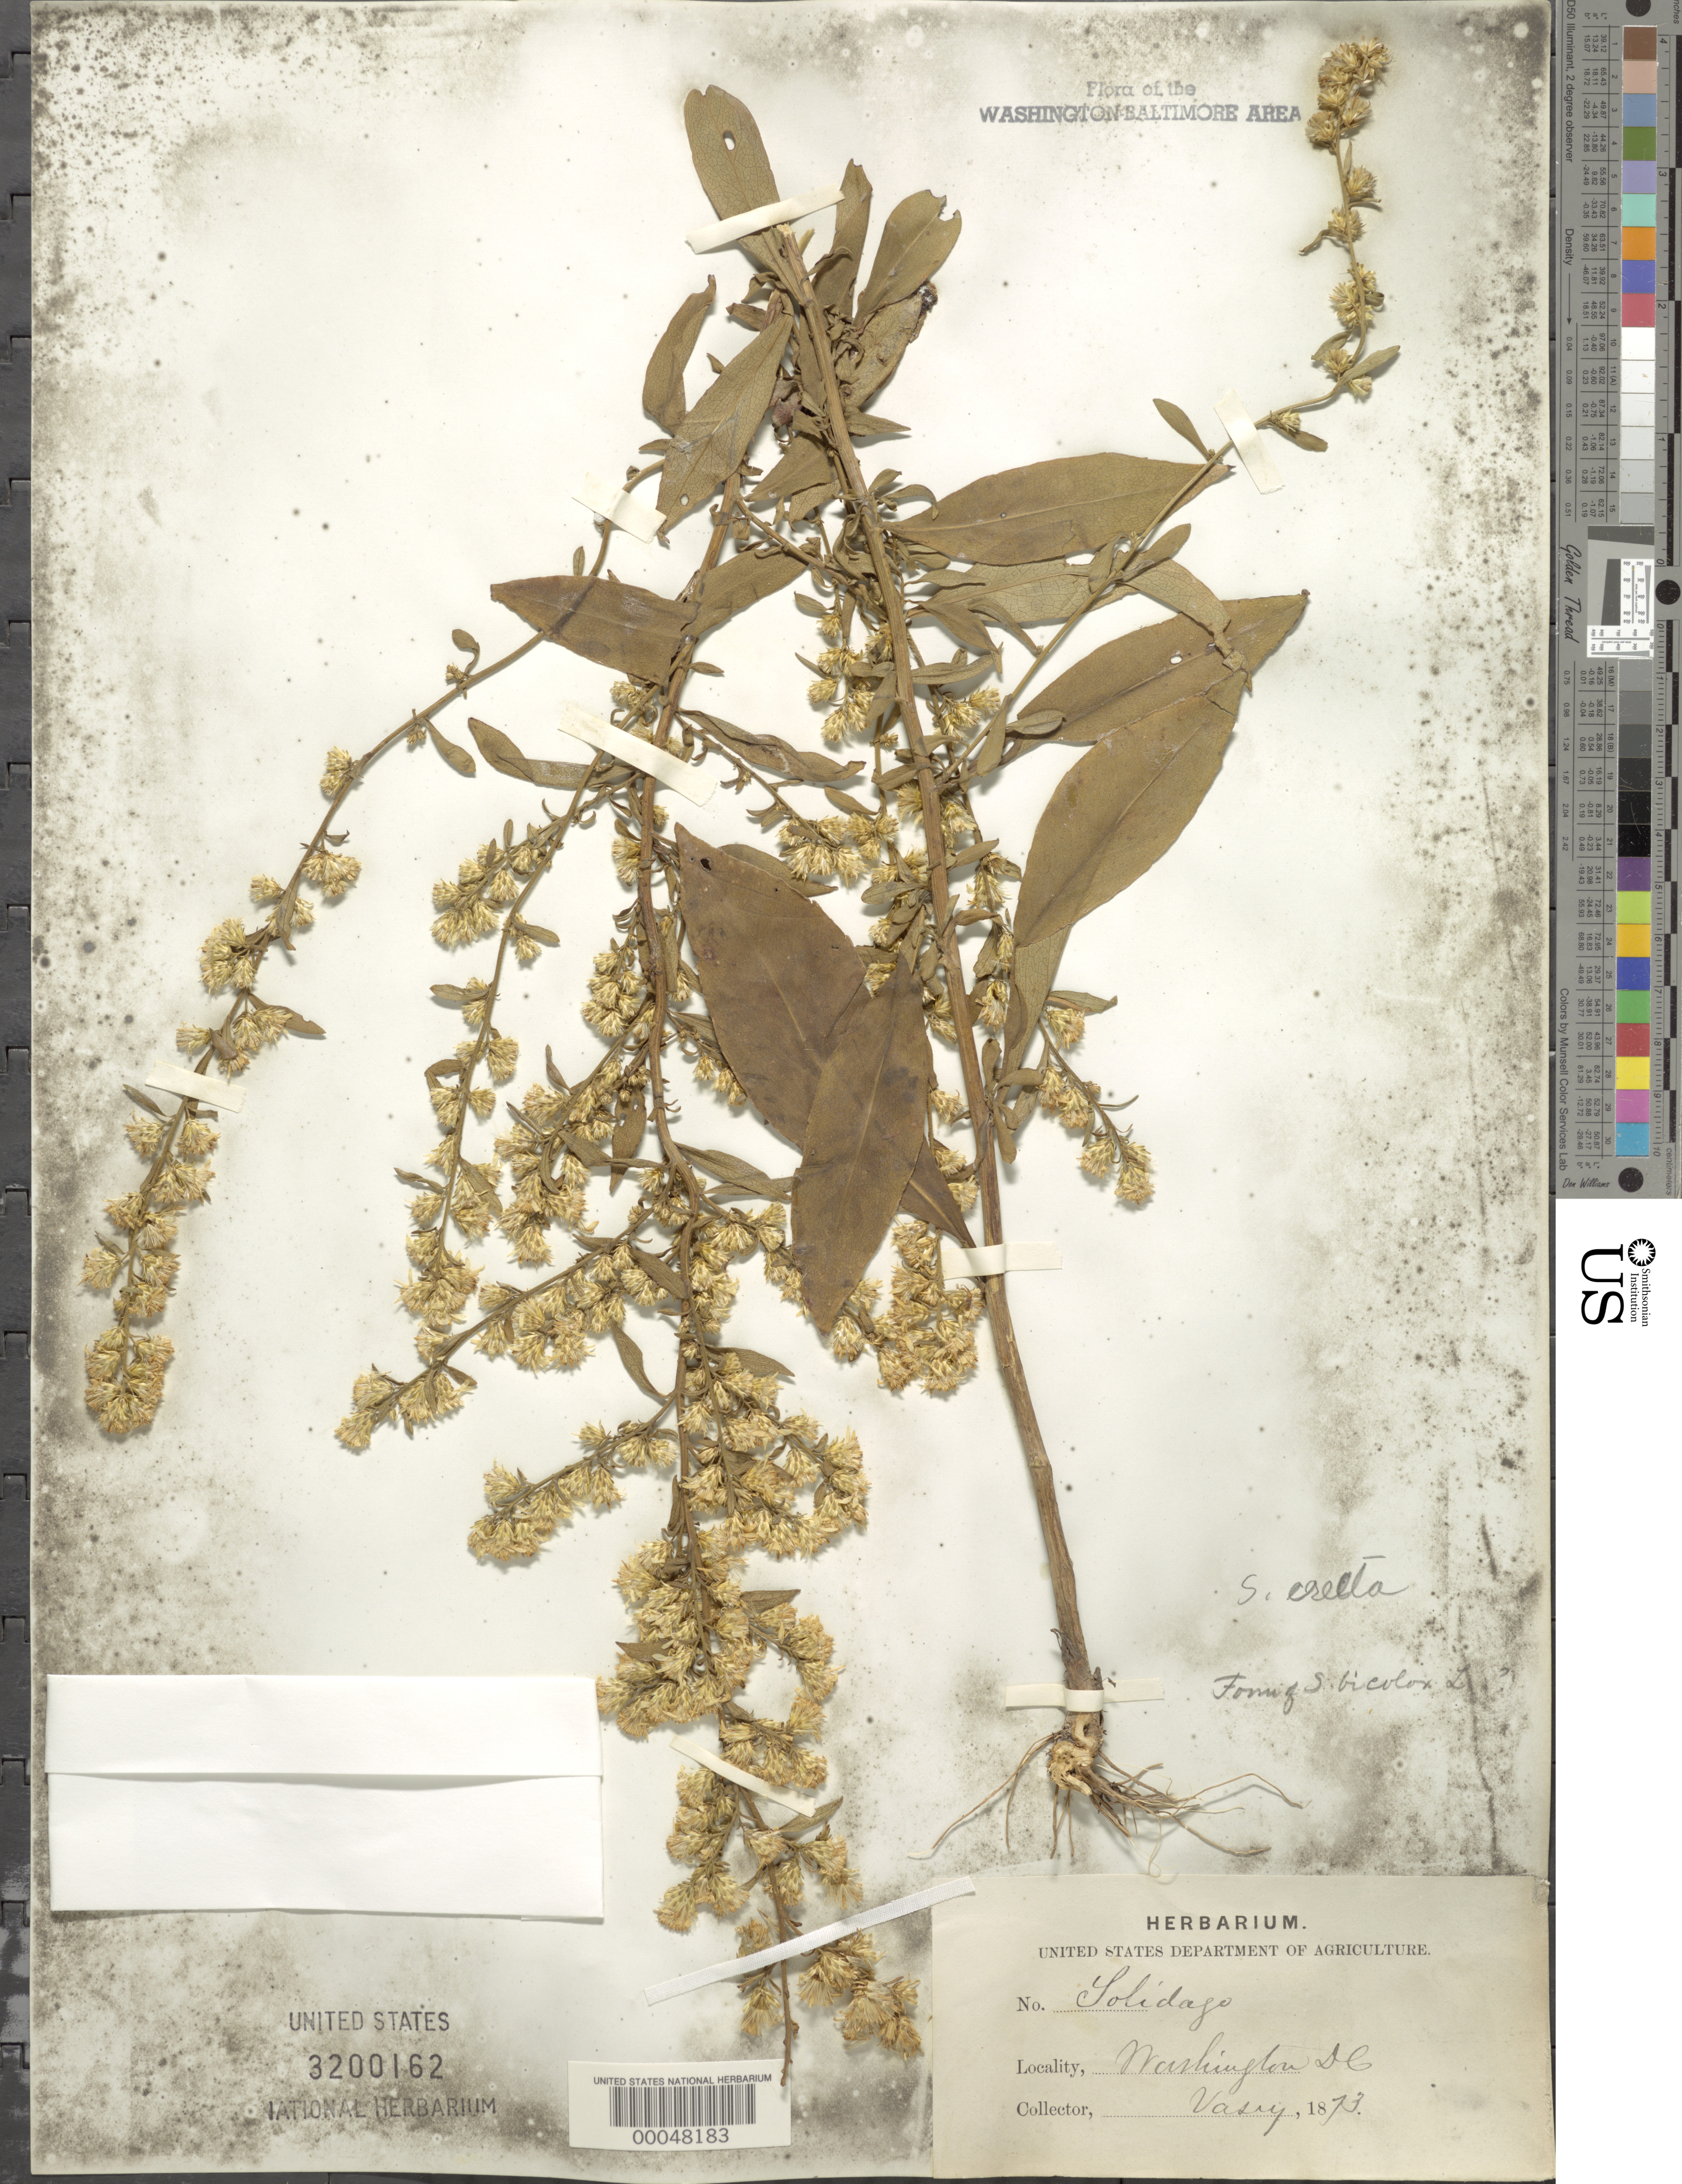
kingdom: Plantae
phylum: Tracheophyta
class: Magnoliopsida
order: Asterales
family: Asteraceae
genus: Solidago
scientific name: Solidago erecta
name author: Pursh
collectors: G. R. Vasey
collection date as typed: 1873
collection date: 1873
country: United States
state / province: District of Columbia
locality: Washington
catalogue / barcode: US 3200162